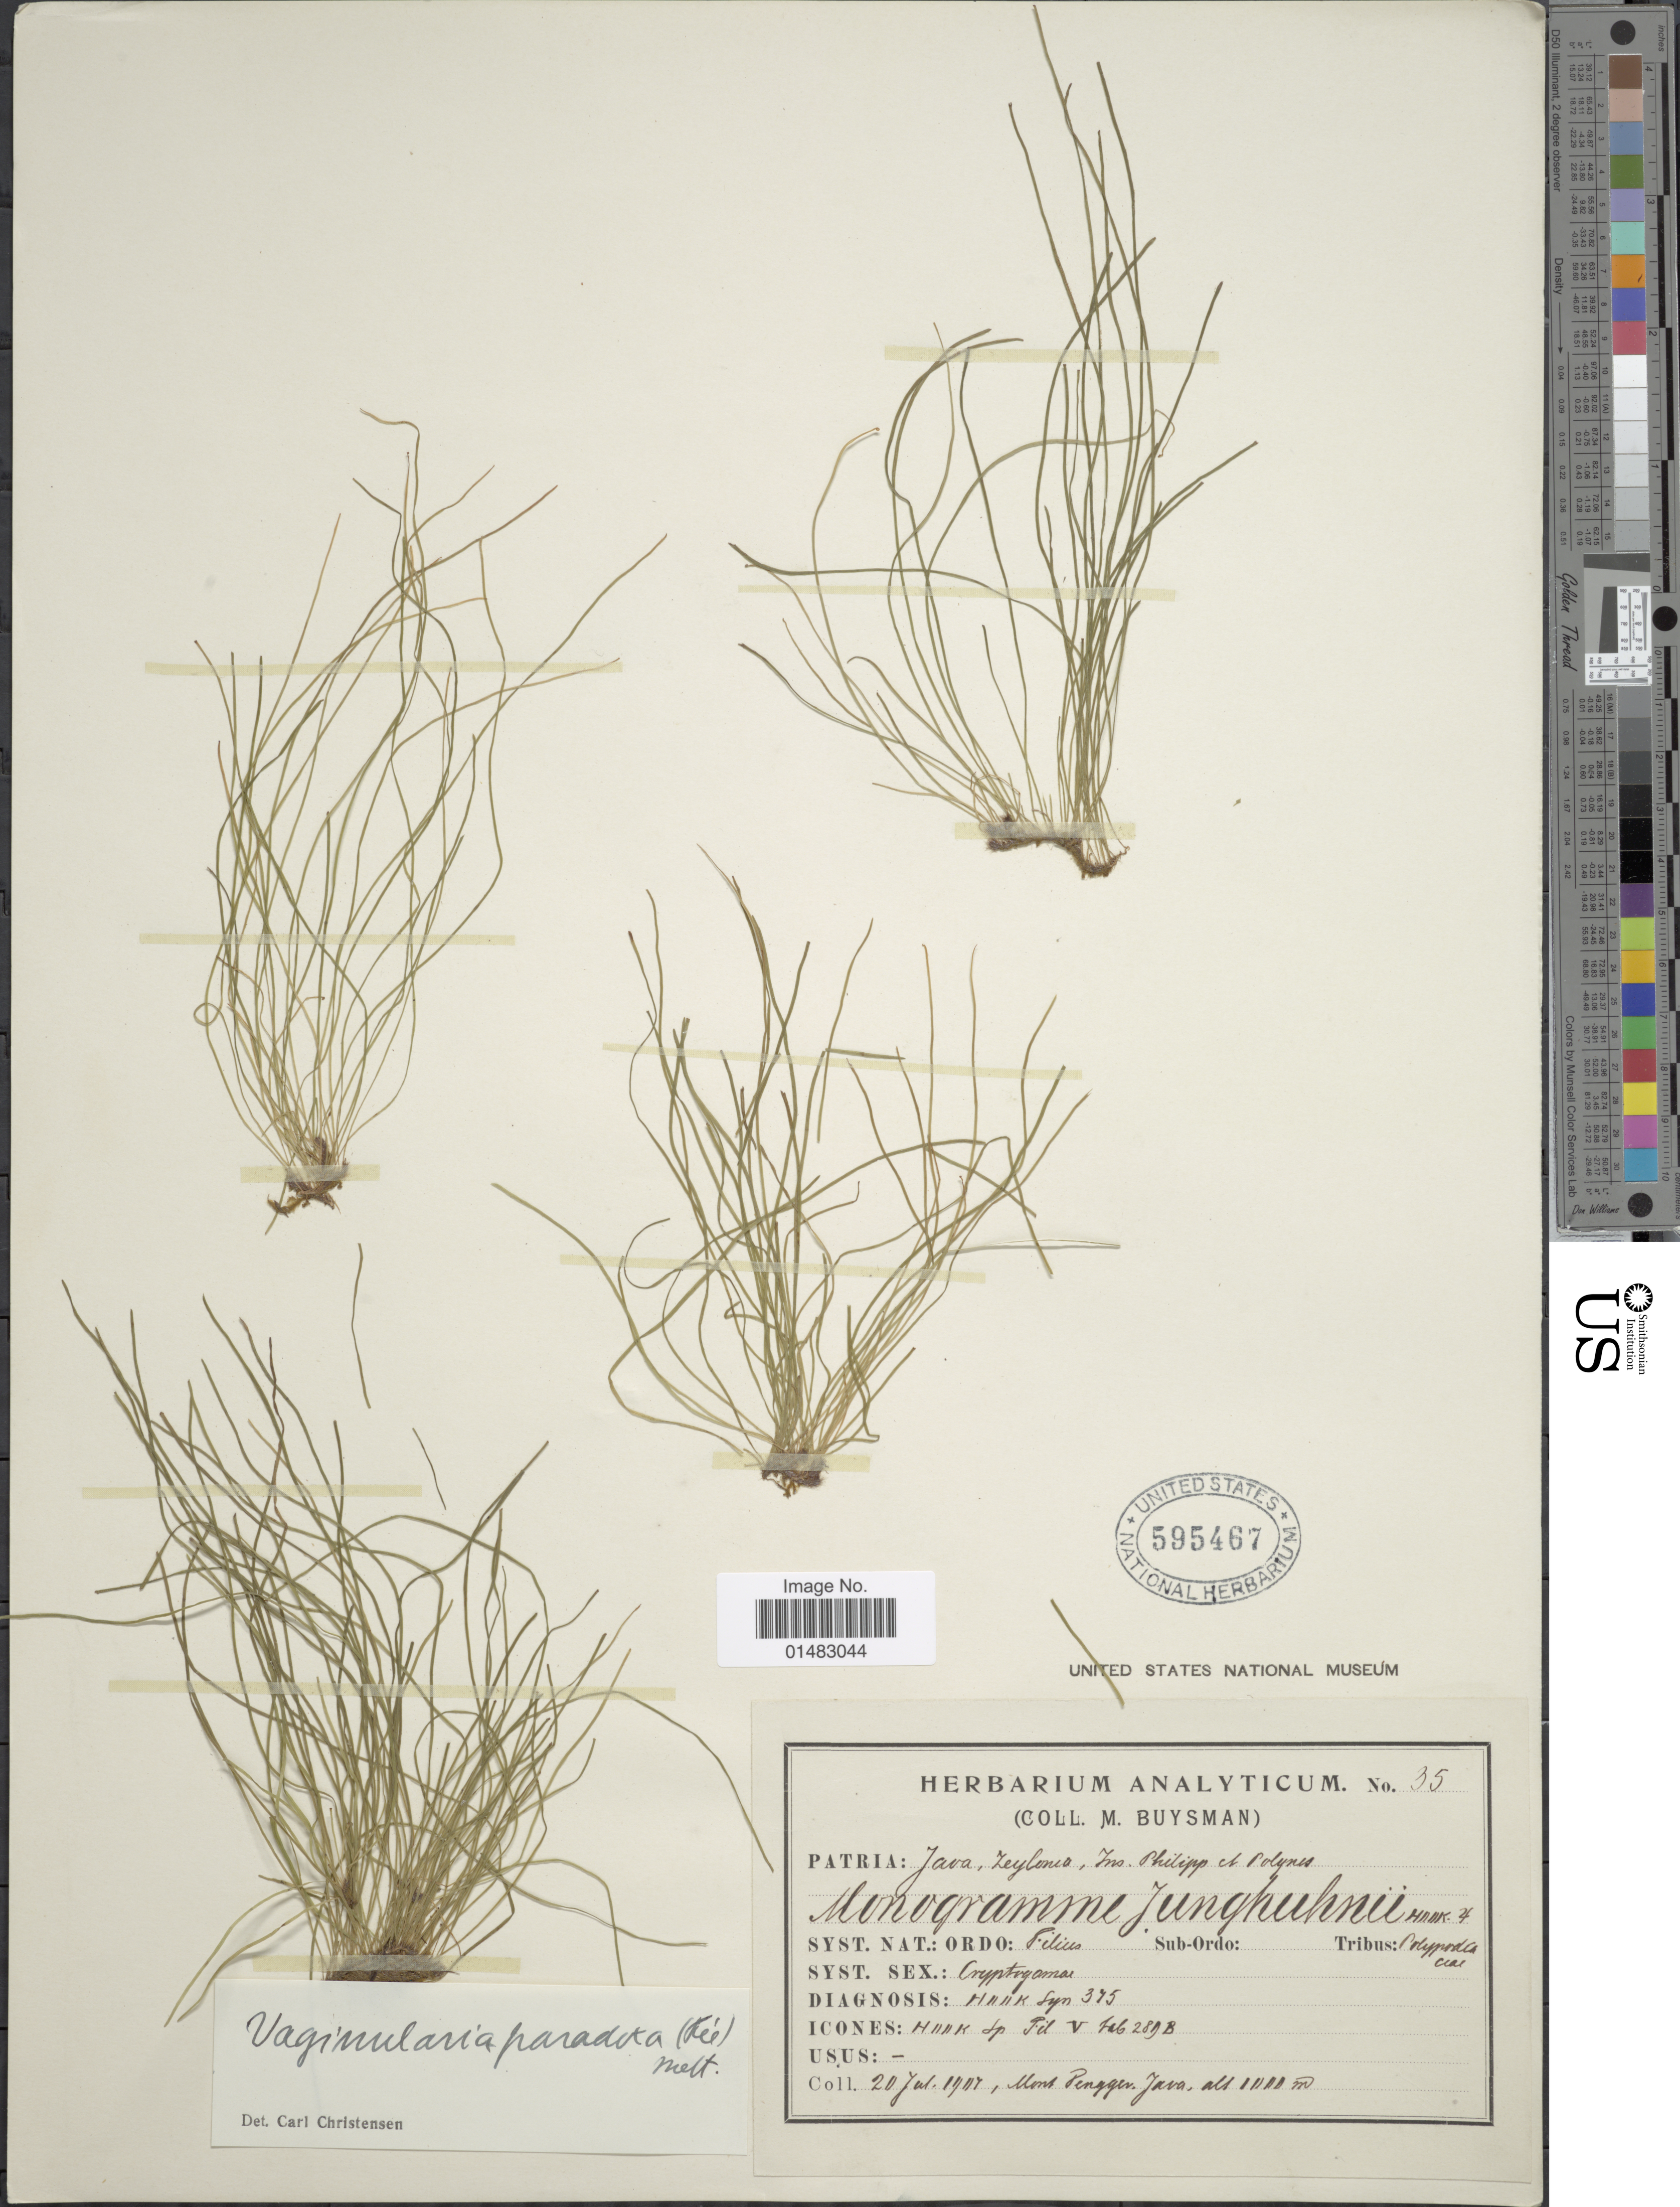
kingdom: Plantae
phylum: Tracheophyta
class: Polypodiopsida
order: Polypodiales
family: Pteridaceae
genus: Vaginularia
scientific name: Vaginularia paradoxa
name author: (Fée) Mett. ex Miq.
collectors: M. Buysman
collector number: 35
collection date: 1907-07-20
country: Indonesia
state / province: Java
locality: Unst Pengger, Zeylonia, [interpreted]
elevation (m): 1000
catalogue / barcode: US 595467